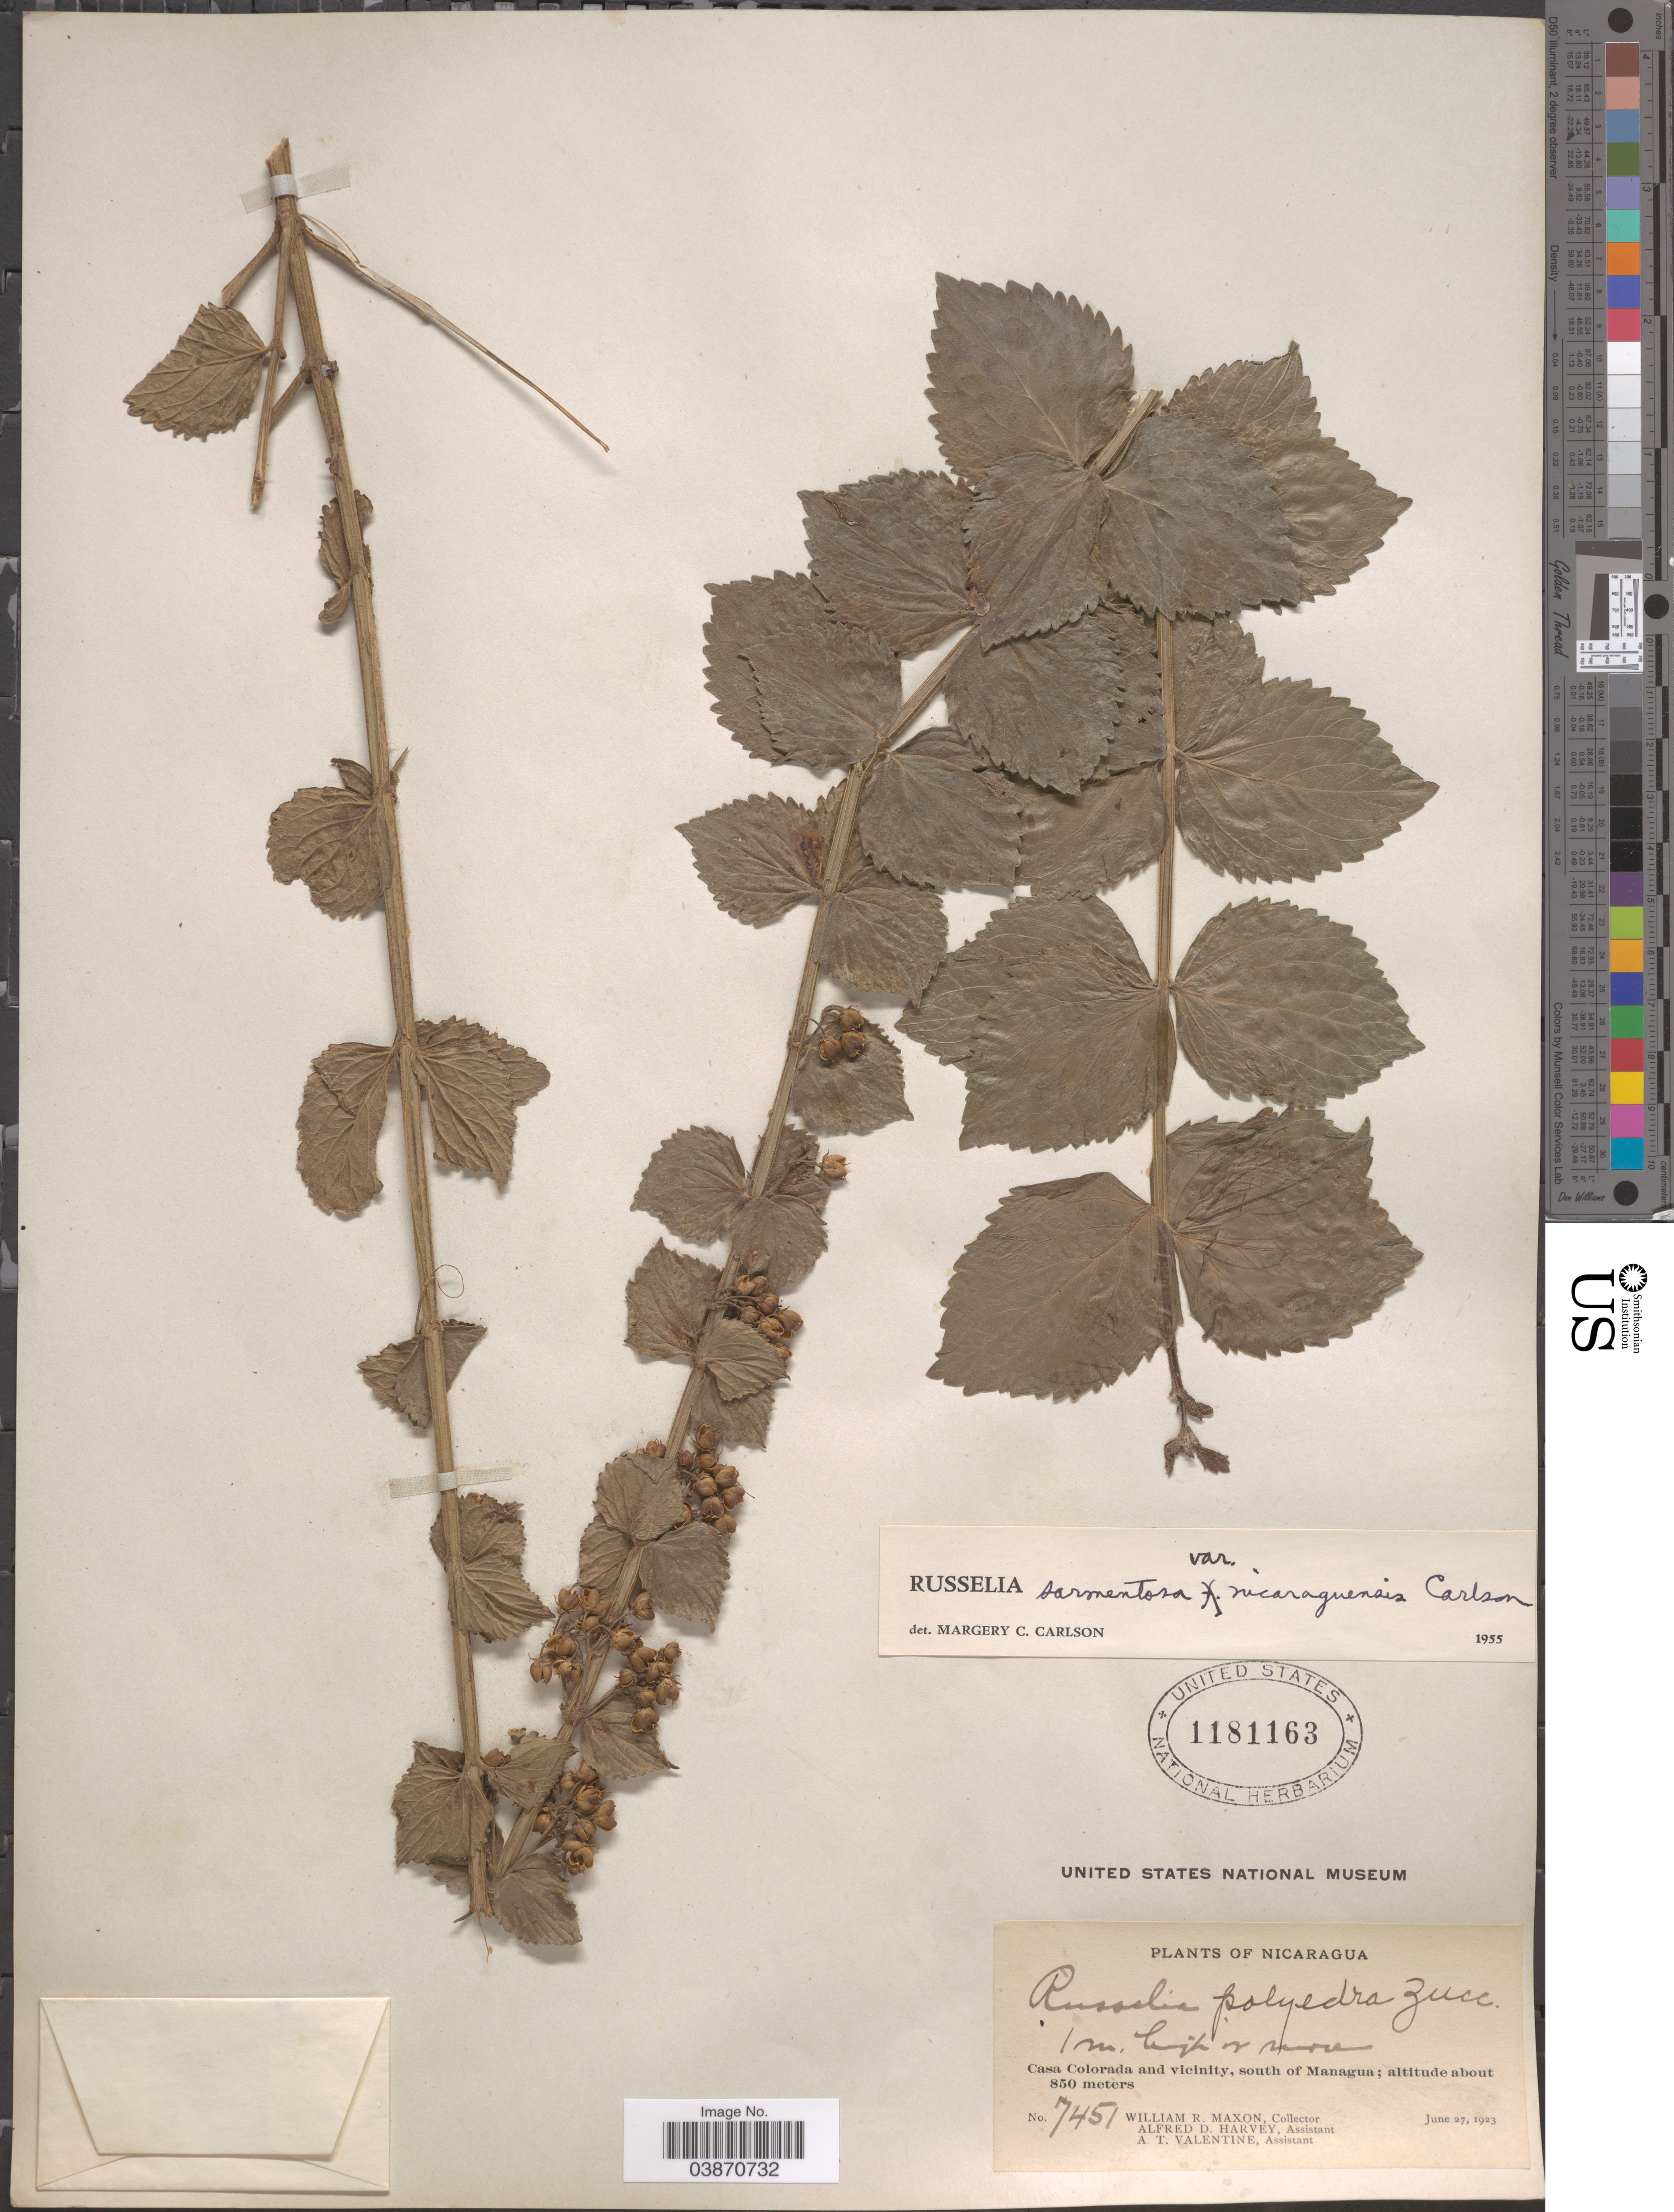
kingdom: Plantae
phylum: Tracheophyta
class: Magnoliopsida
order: Lamiales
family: Plantaginaceae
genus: Russelia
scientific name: Russelia sarmentosa var. nicaraguensis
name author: Carlson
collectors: A. D. Harvey, A. D. Harvey & A. Valentine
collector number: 7451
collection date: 1923-06-27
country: Nicaragua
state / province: Managua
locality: Casa Colorada and vicinity, south of Managua.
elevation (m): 850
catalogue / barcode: US 1181163